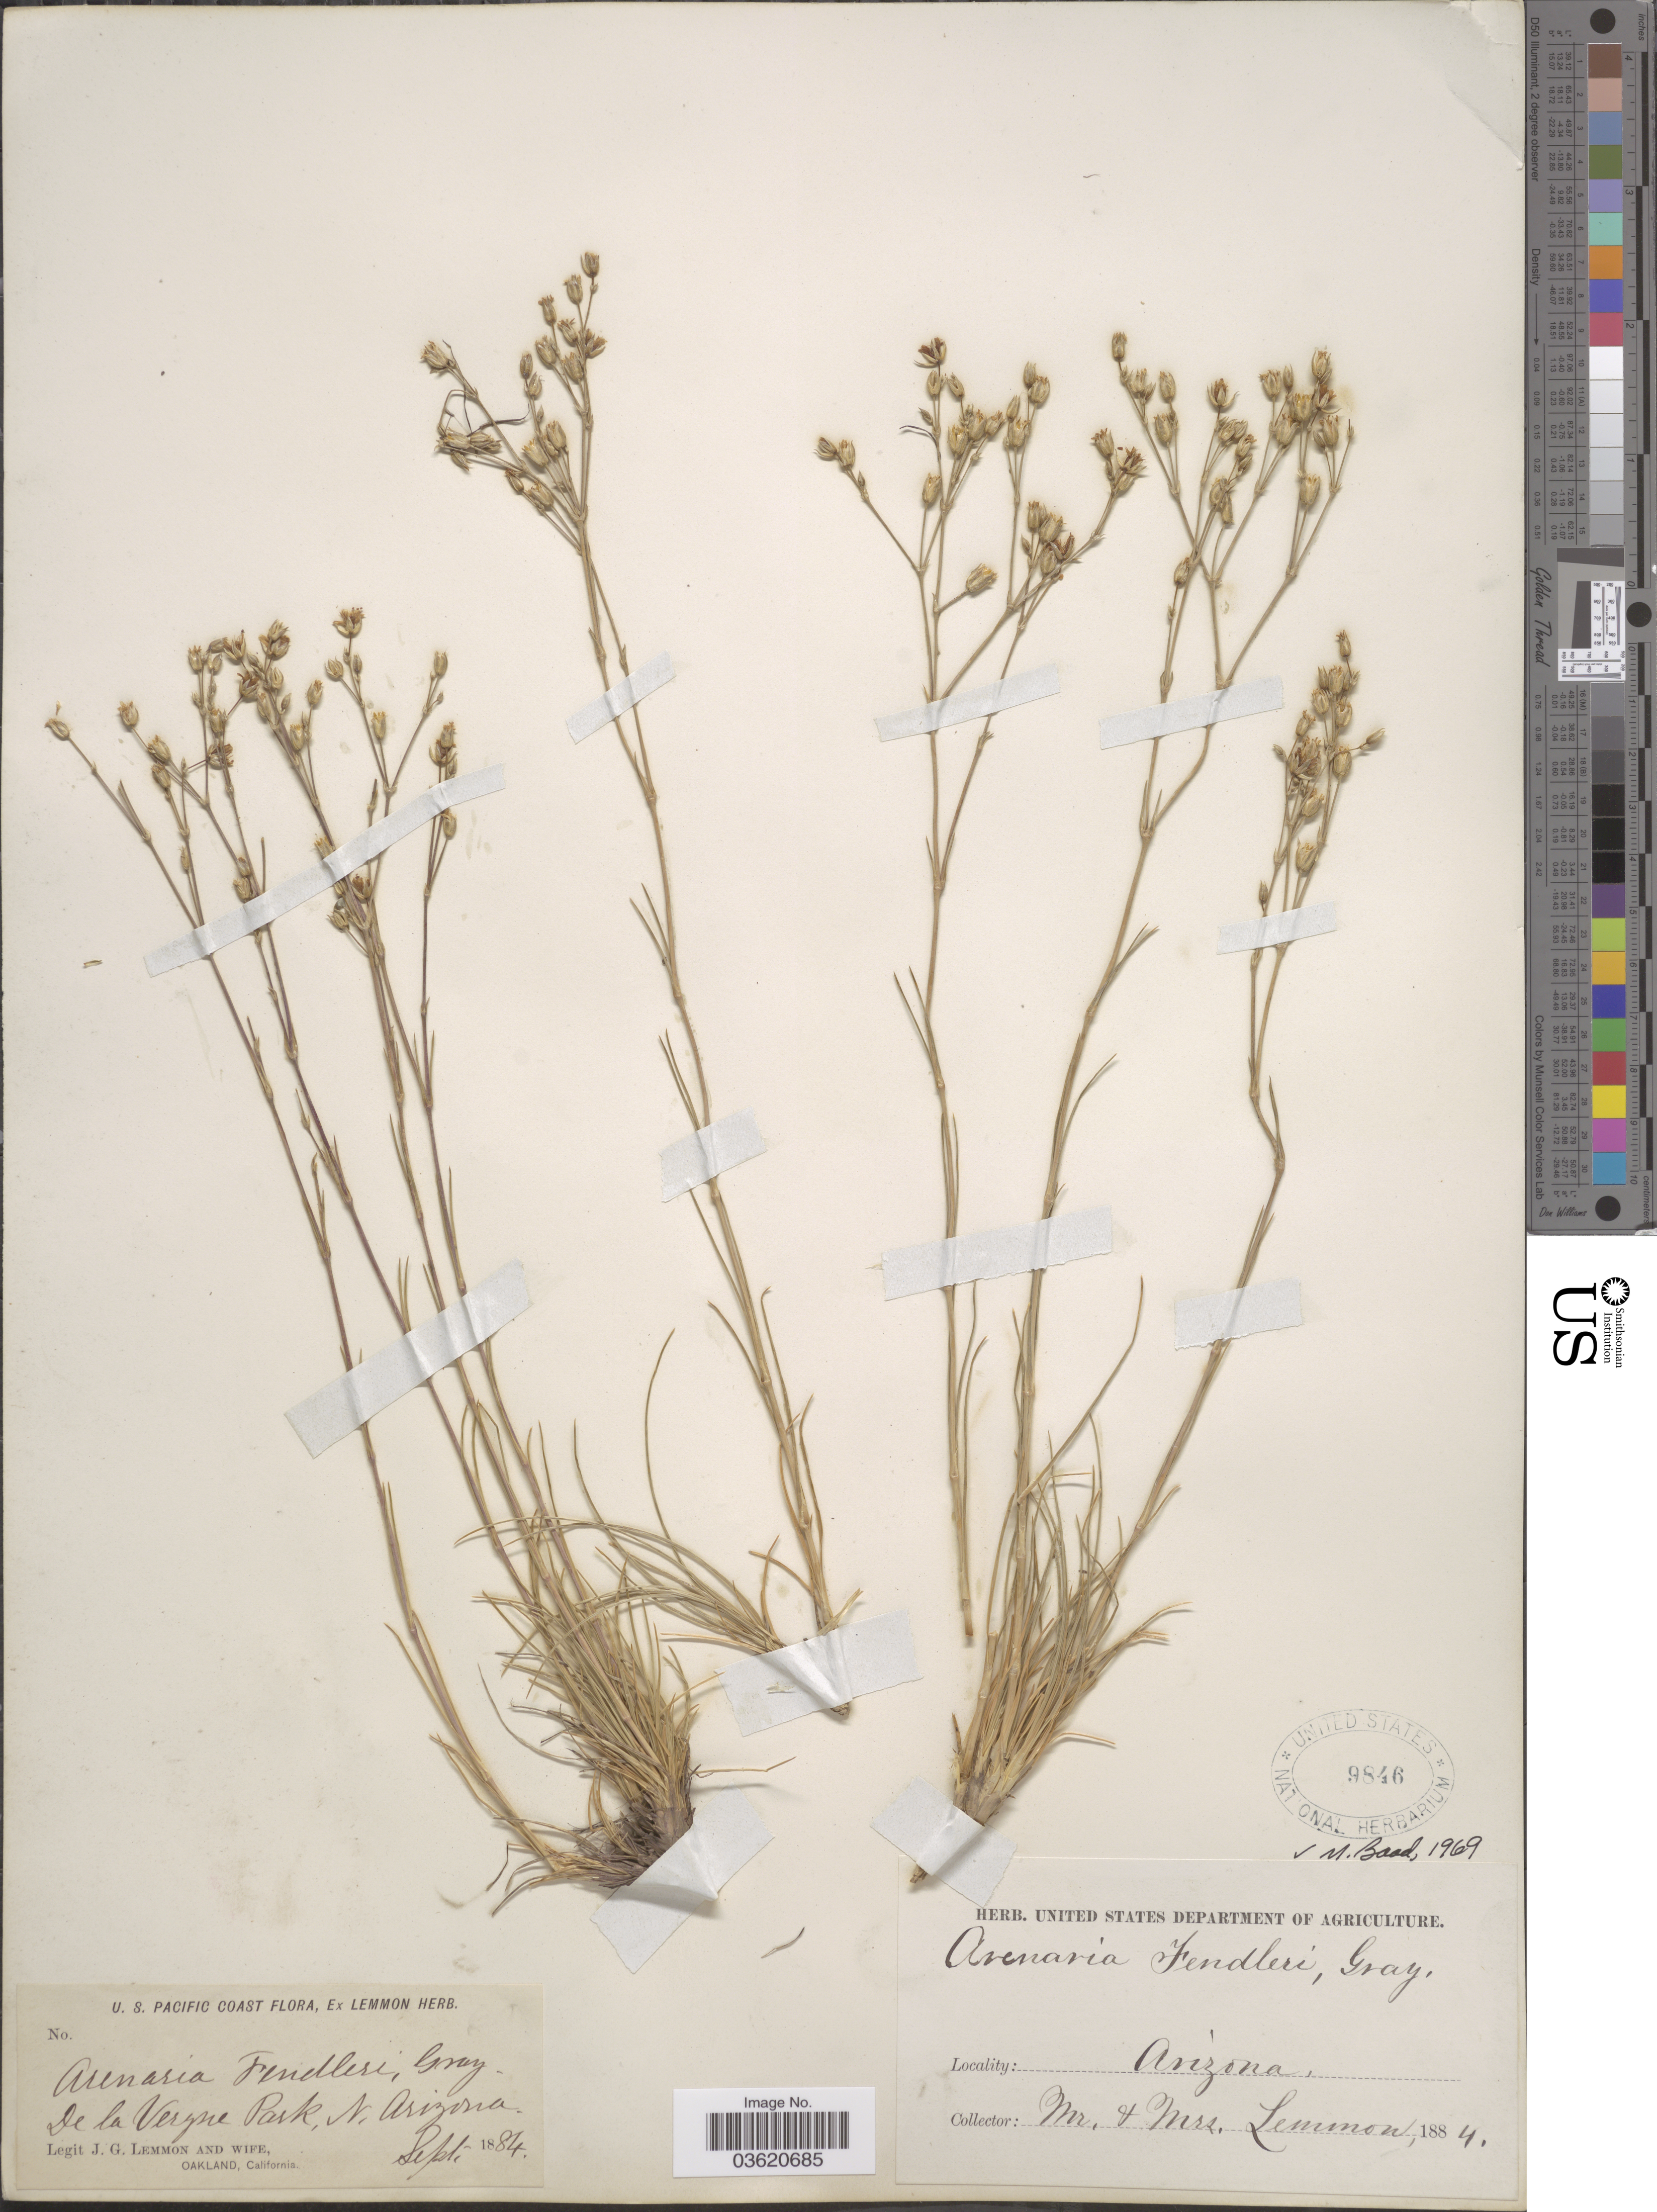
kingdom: Plantae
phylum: Tracheophyta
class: Magnoliopsida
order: Caryophyllales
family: Caryophyllaceae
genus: Eremogone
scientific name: Eremogone fendleri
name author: (A. Gray) Ikonn.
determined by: U.S. National Herbarium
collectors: J. Lemmon & Mrs. J. G. Lemmon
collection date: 1884-09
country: United States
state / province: Arizona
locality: Pacific Coast. De la Vergne Park, N. Arizona.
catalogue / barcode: US 9846